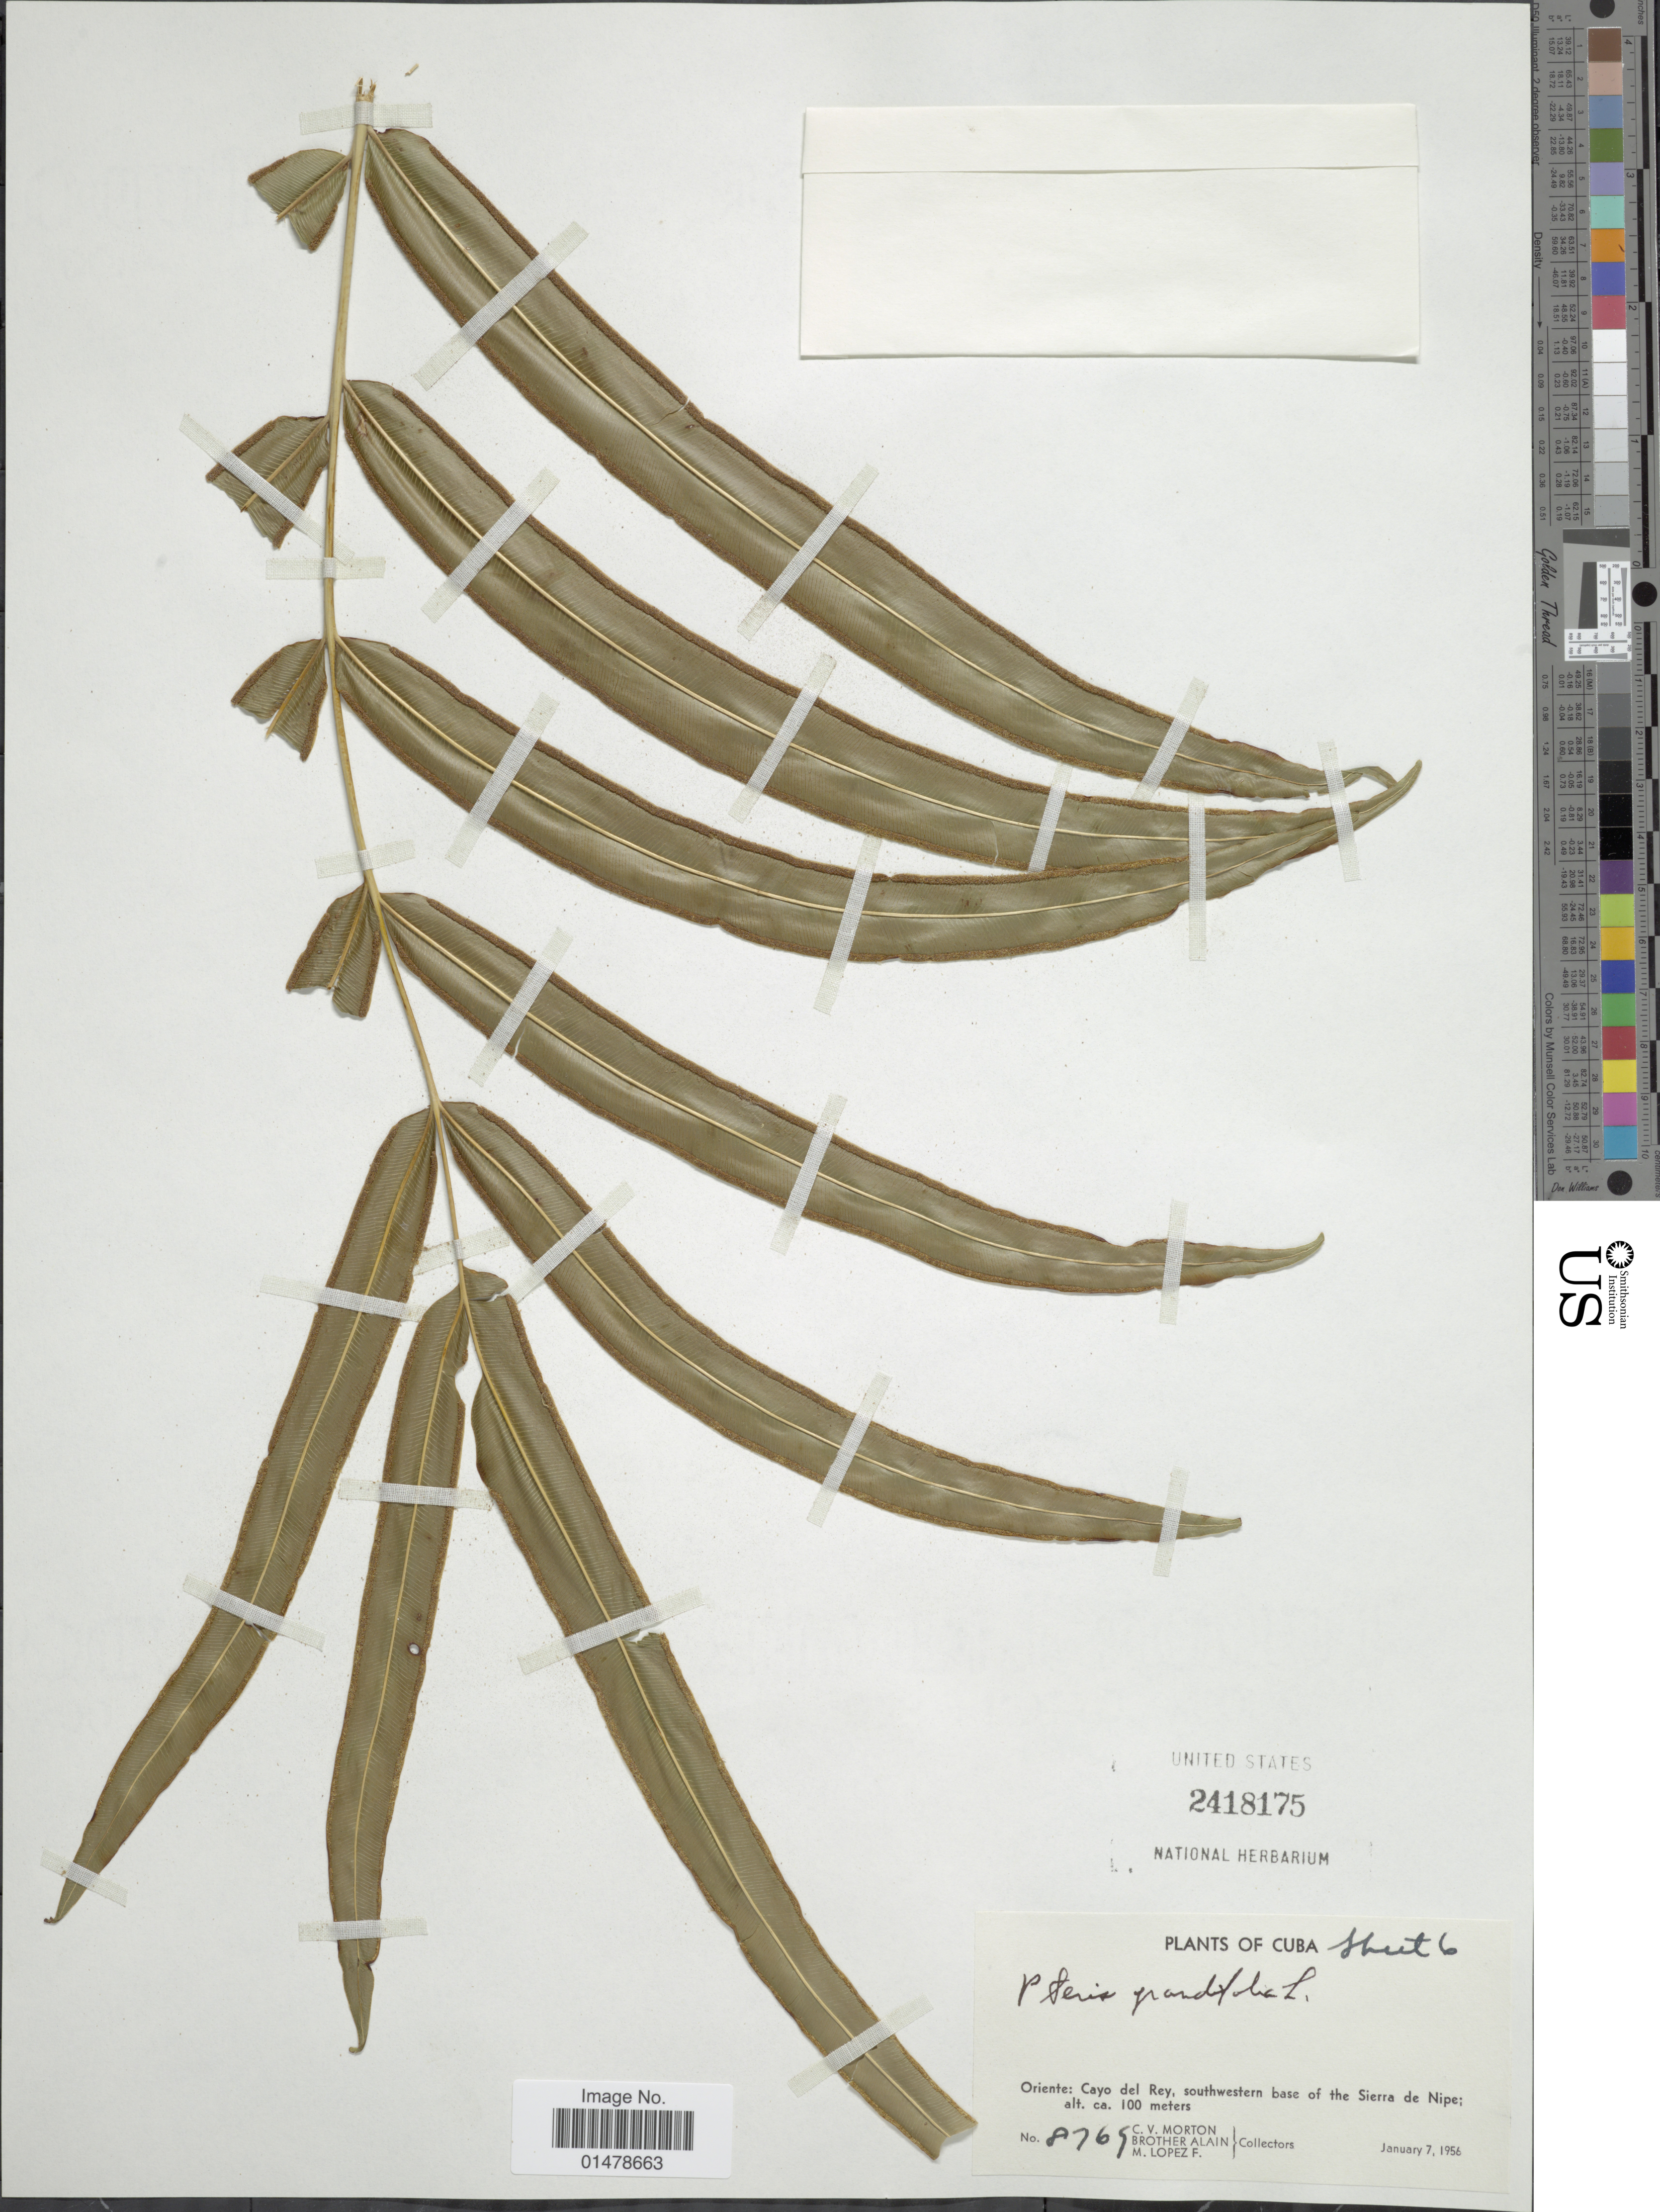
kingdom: Plantae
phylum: Tracheophyta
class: Polypodiopsida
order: Polypodiales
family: Pteridaceae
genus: Pteris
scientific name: Pteris grandifolia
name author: L.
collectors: C. V. Morton, Bro. Alain - DO NOT USE & M. López Figueiras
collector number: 8769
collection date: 1956-01-07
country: Cuba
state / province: Oriente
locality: Cayo del Rey, southwestern base of the Sierra de Nipe.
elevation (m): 100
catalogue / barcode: US 2418175